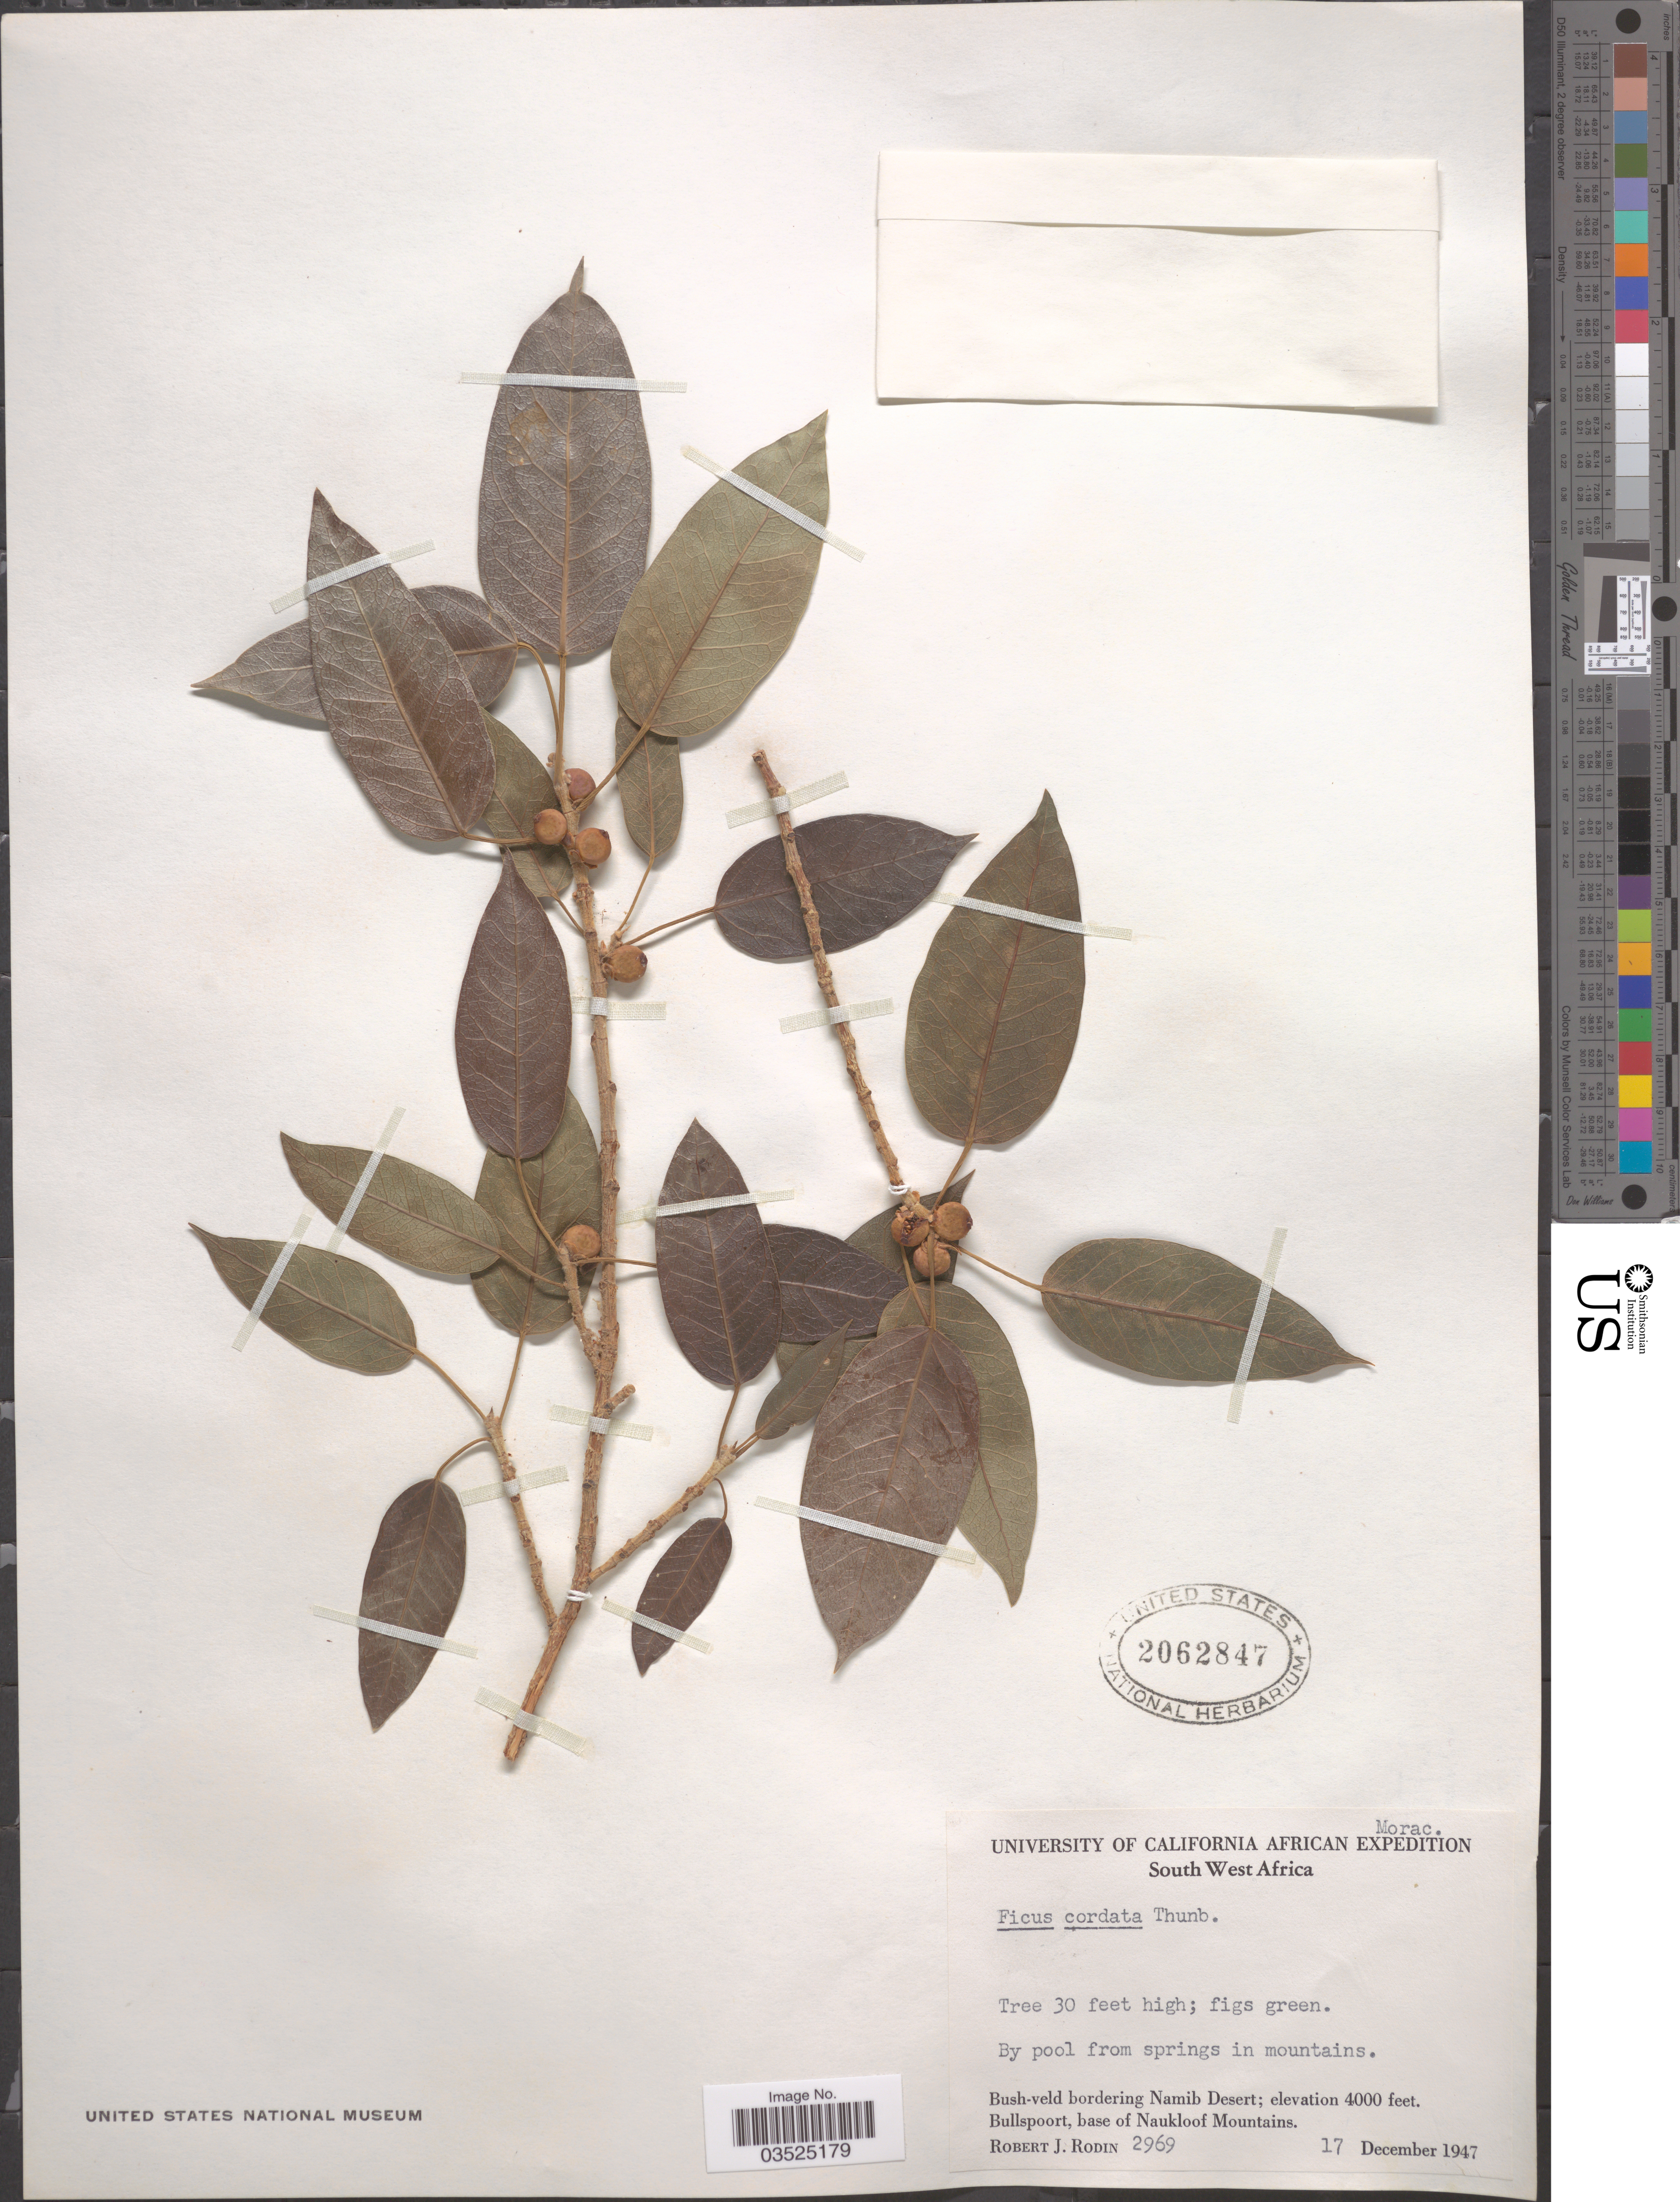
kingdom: Plantae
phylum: Tracheophyta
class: Magnoliopsida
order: Rosales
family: Moraceae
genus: Ficus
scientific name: Ficus cordata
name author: Thunb.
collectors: R. J. Rodin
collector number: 2969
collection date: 1947-12-17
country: Namibia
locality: South West Africa. By pool from springs in mountains. Bush-veld bordering Namib Desert. Bullspoort, base of Naukloof Mountains.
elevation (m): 1219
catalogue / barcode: US 2062847